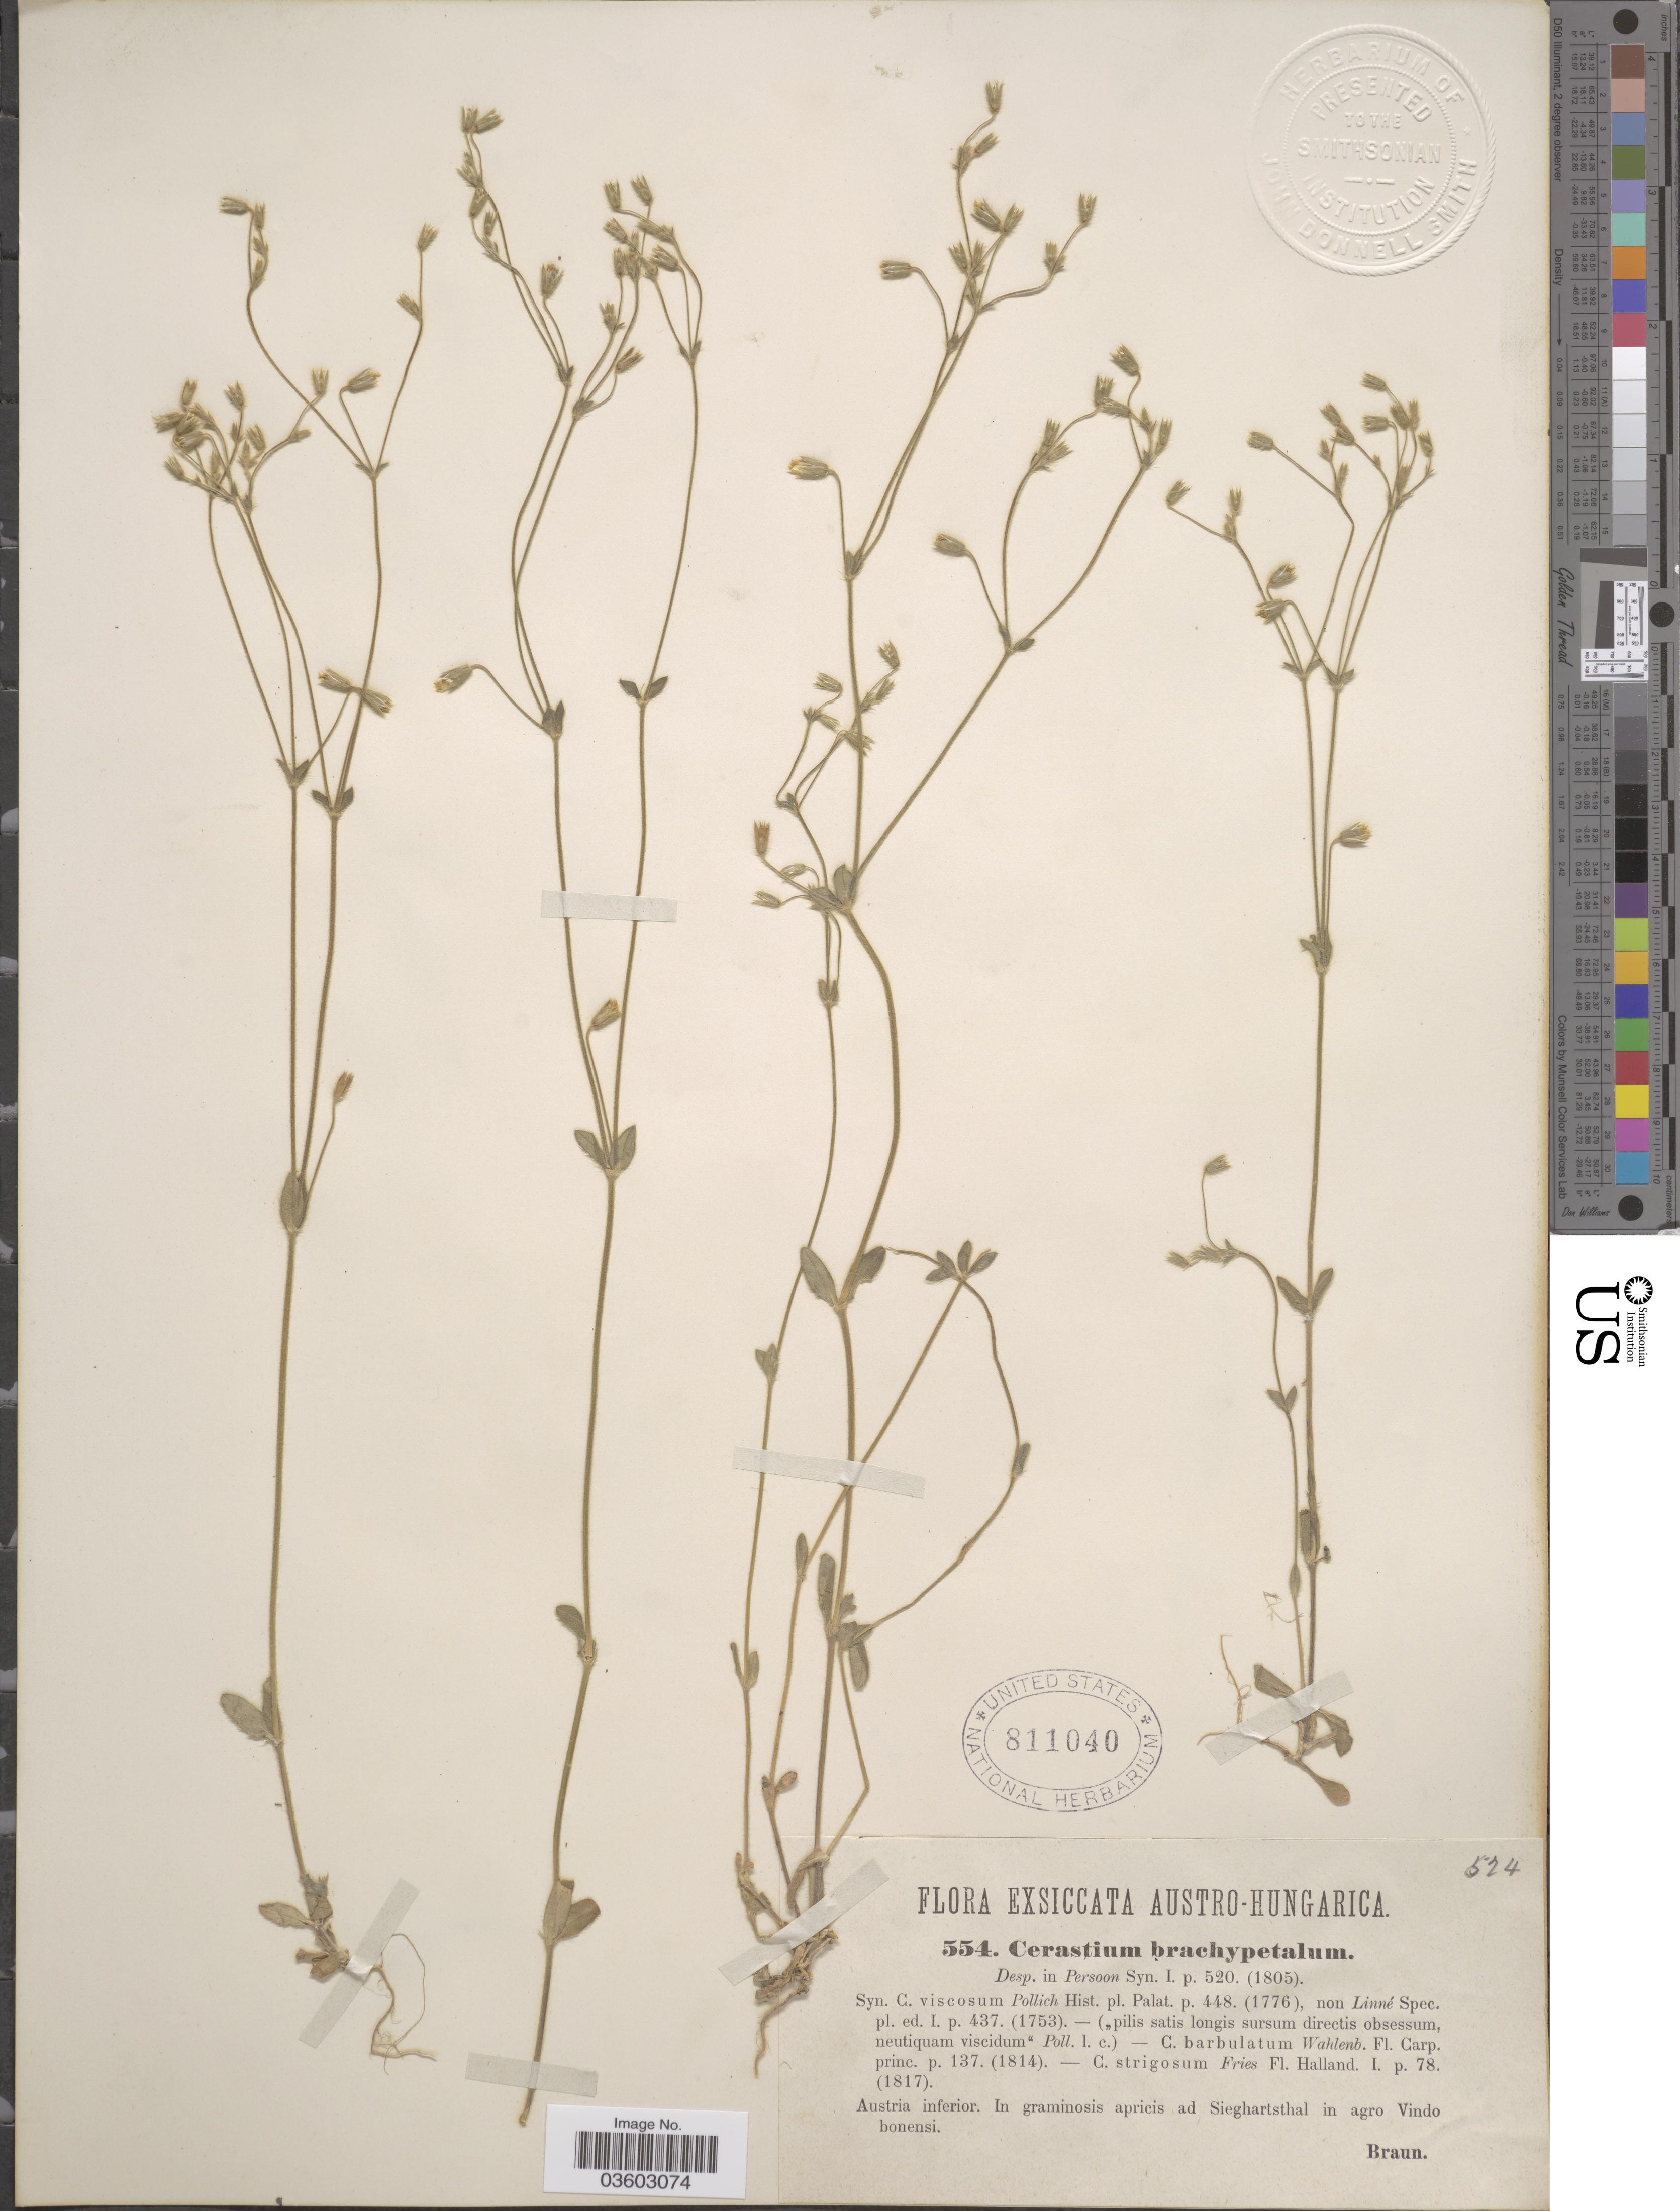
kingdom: Plantae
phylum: Tracheophyta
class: Magnoliopsida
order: Caryophyllales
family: Caryophyllaceae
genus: Cerastium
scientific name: Cerastium brachypetalum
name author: Pers.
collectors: Braun, --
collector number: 554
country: Austria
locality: Austro-Hungarica. Austria inferior. In graminosis apricis ad Sieghartsthal in agro Vindo bonensi.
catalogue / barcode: US 811040